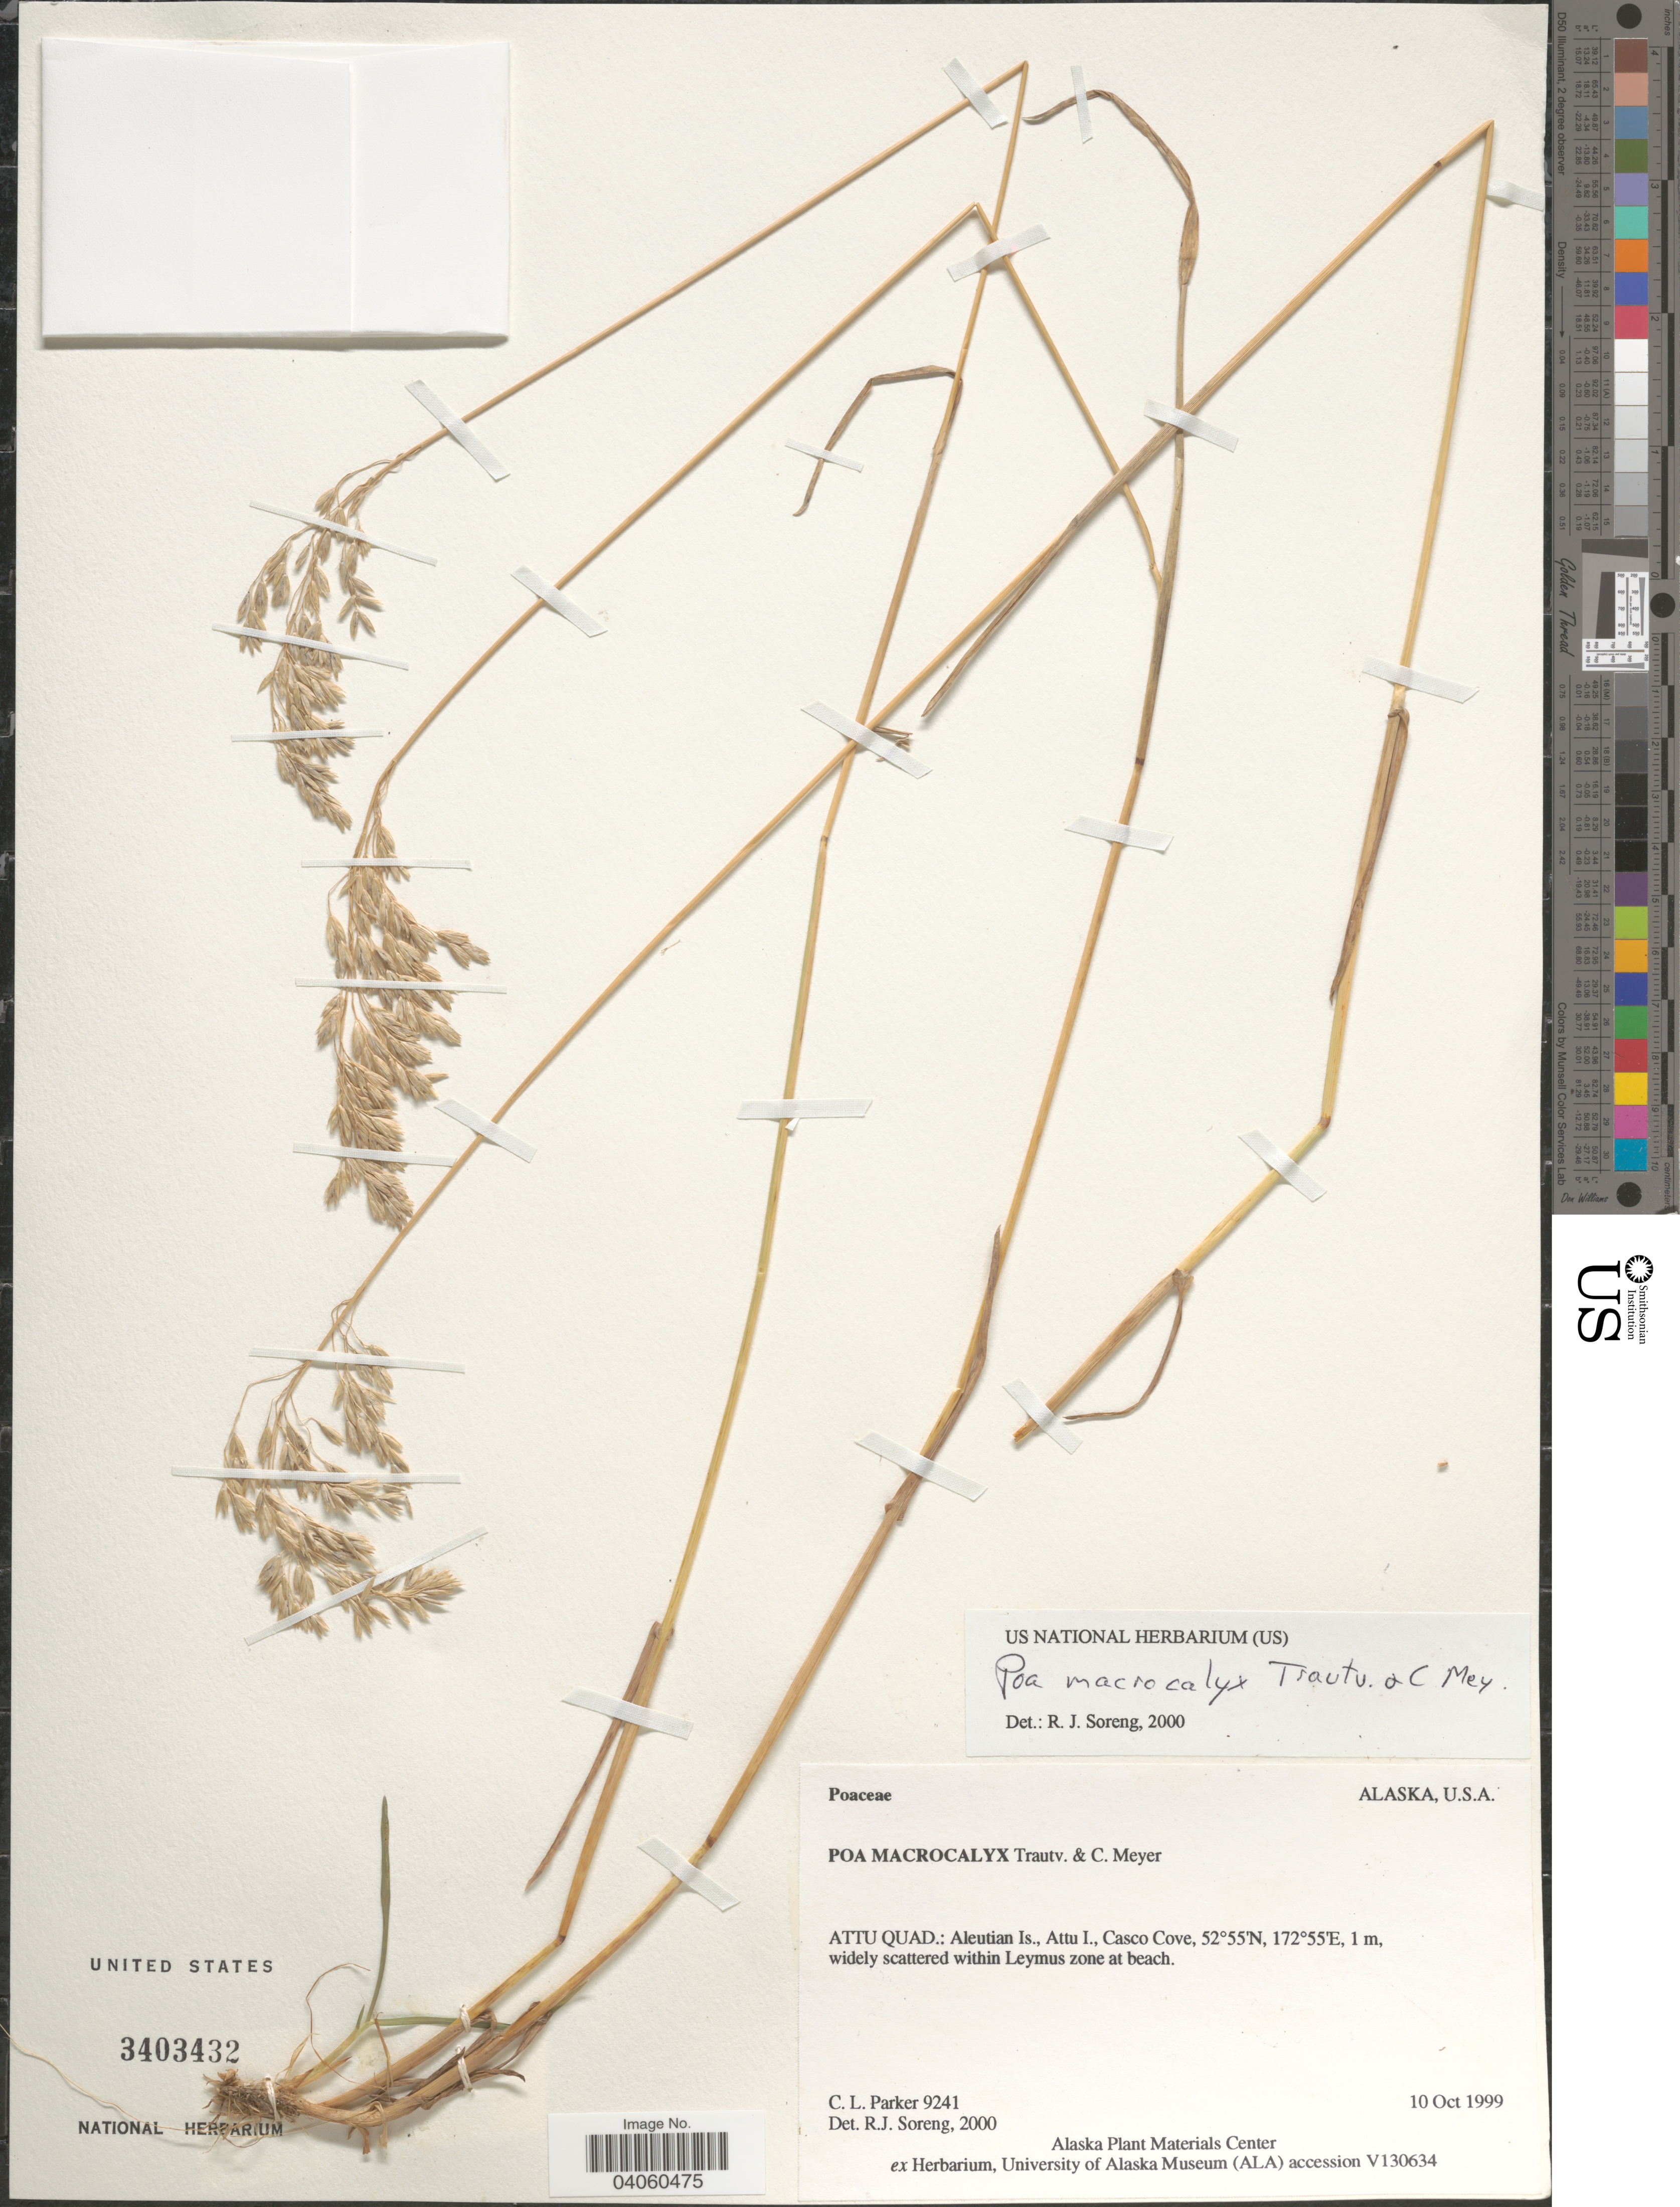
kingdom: Plantae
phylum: Tracheophyta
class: Liliopsida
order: Poales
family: Poaceae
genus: Poa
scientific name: Poa macrocalyx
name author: Trautv. & C.A. Mey.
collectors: C. L. Parker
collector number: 9241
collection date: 1999-10-10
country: United States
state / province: Alaska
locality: Attu Quad.: Aleutian Is., Attu I., Casco Cove, widely scattered within Leymus zone at beach.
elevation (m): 1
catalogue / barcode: US 3403432